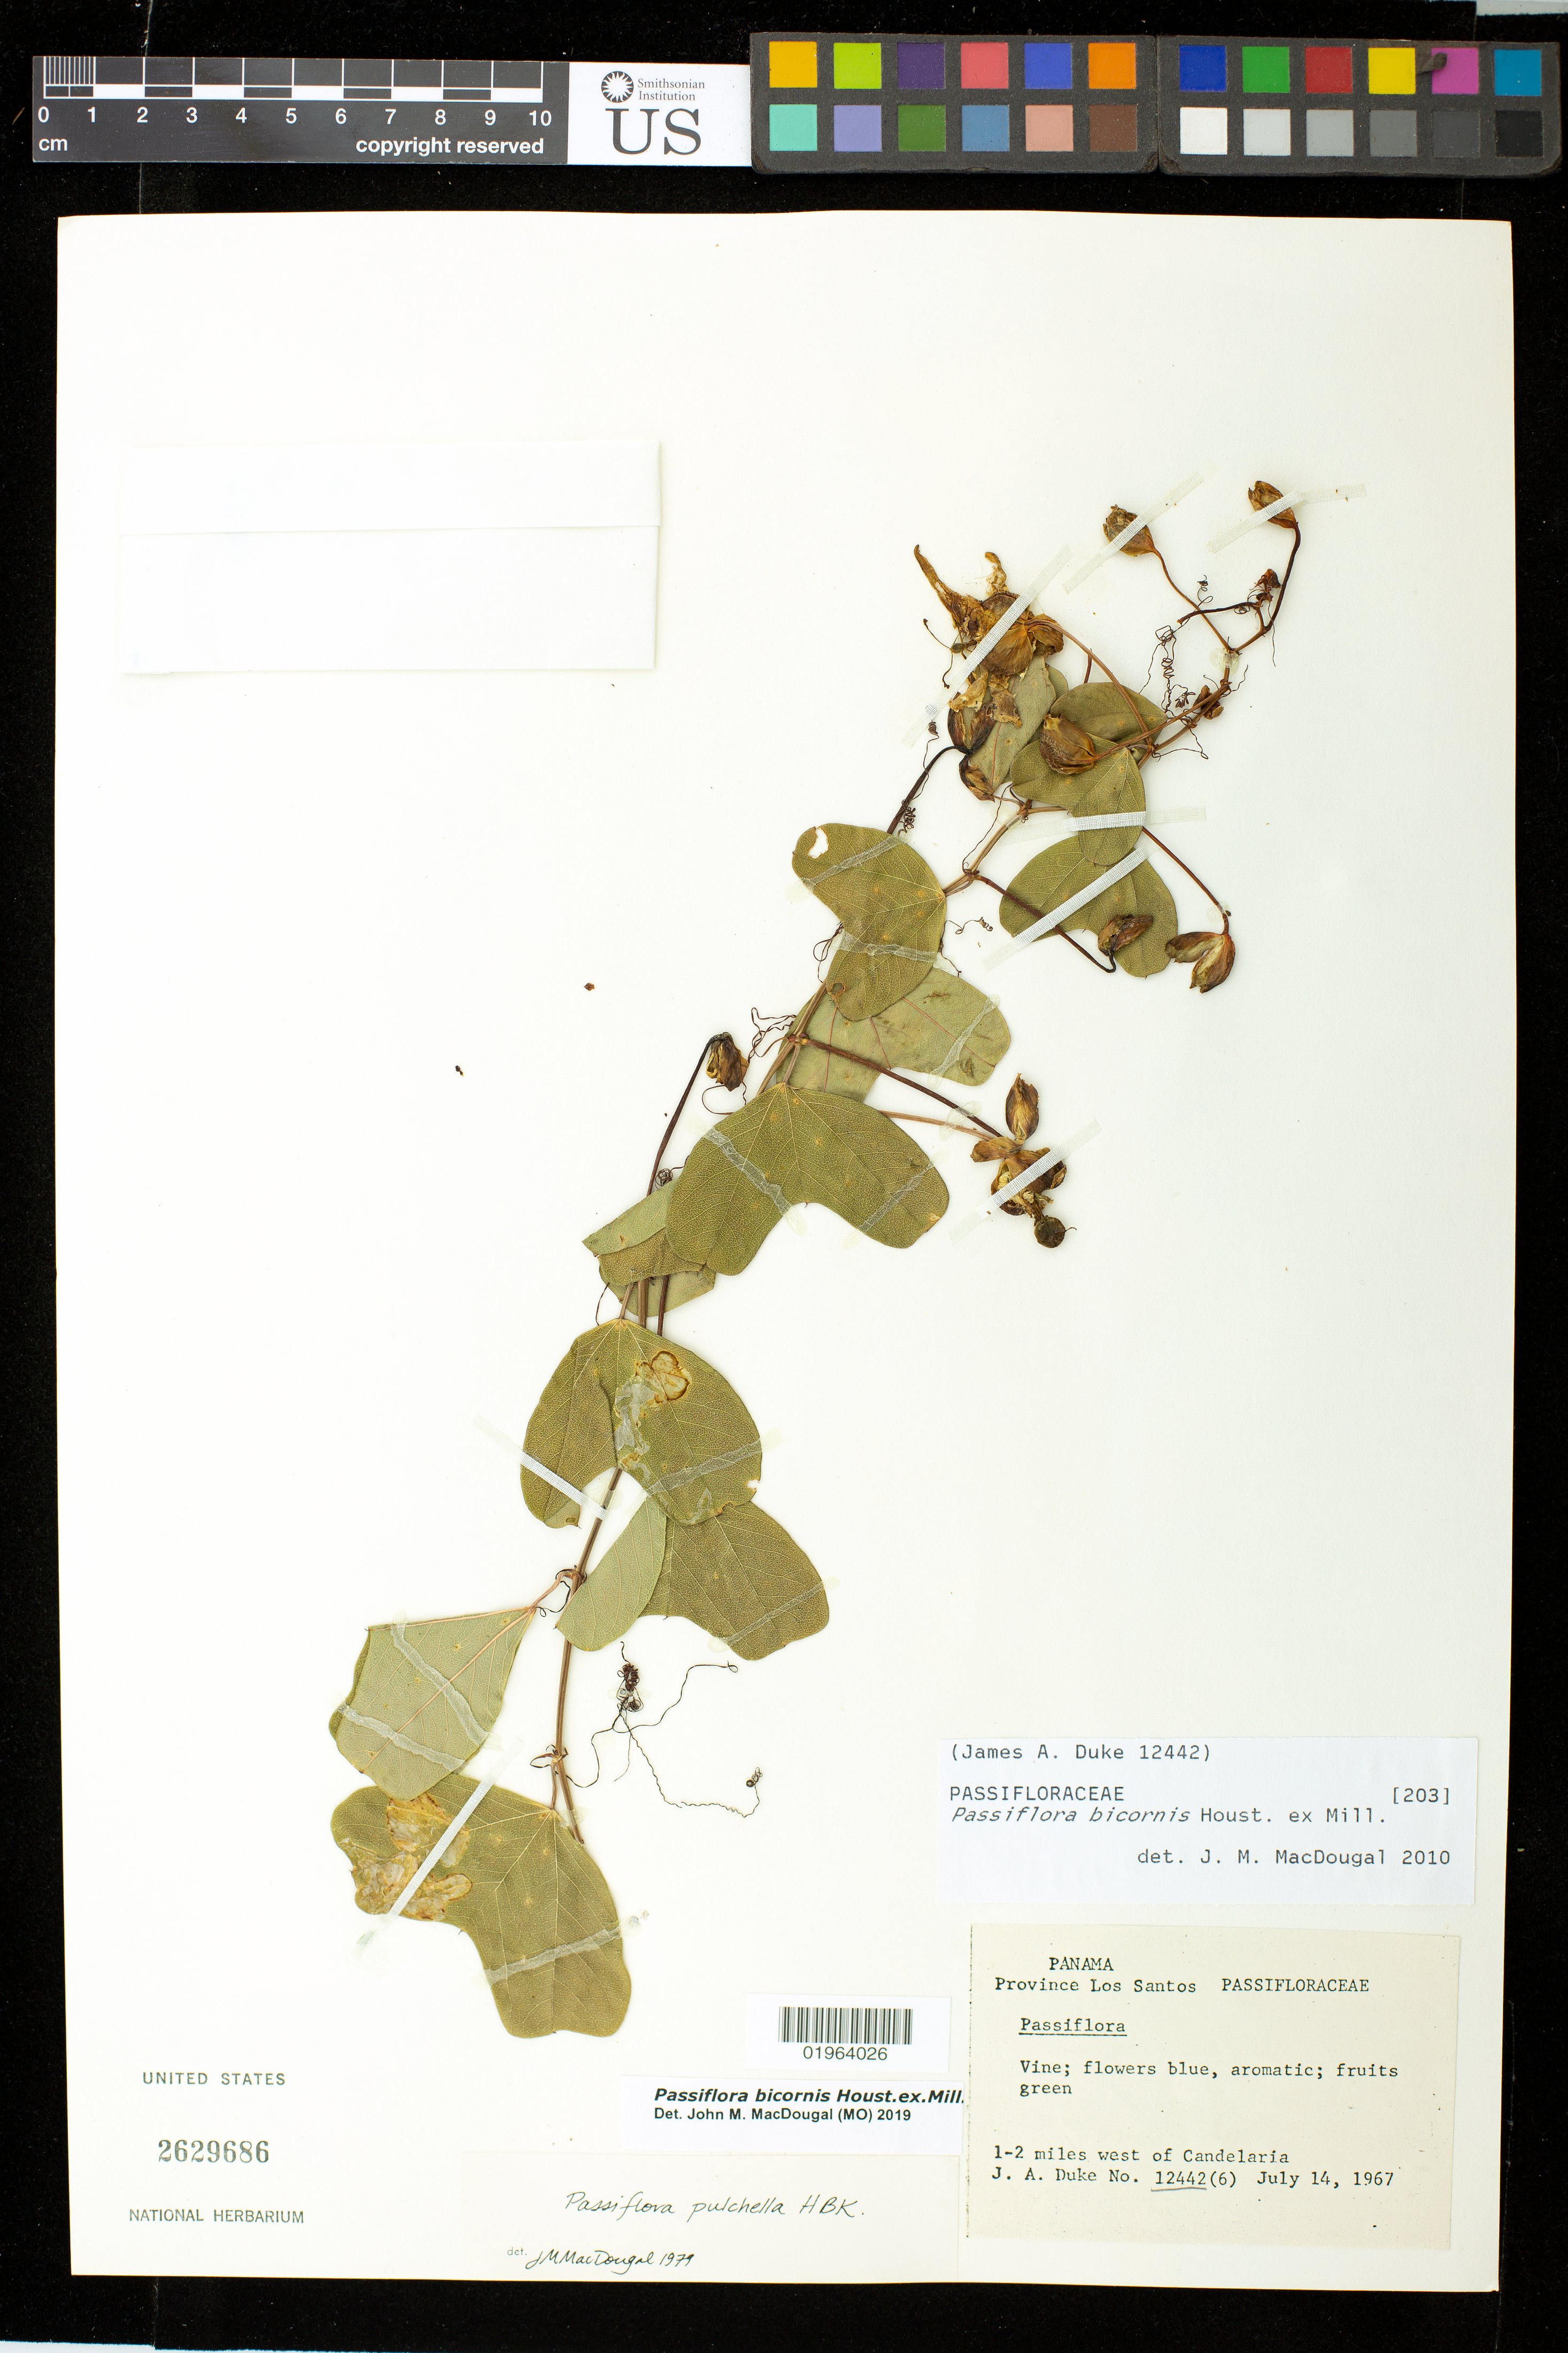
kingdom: Plantae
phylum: Tracheophyta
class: Magnoliopsida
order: Malpighiales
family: Passifloraceae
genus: Passiflora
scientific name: Passiflora bicornis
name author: Houst. ex Mill.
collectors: J. A. Duke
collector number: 12442(6)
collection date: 1967-07-14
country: Panama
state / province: Los Santos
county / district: Pocri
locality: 1-2 miles west of Candelaria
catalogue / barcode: US 2629686